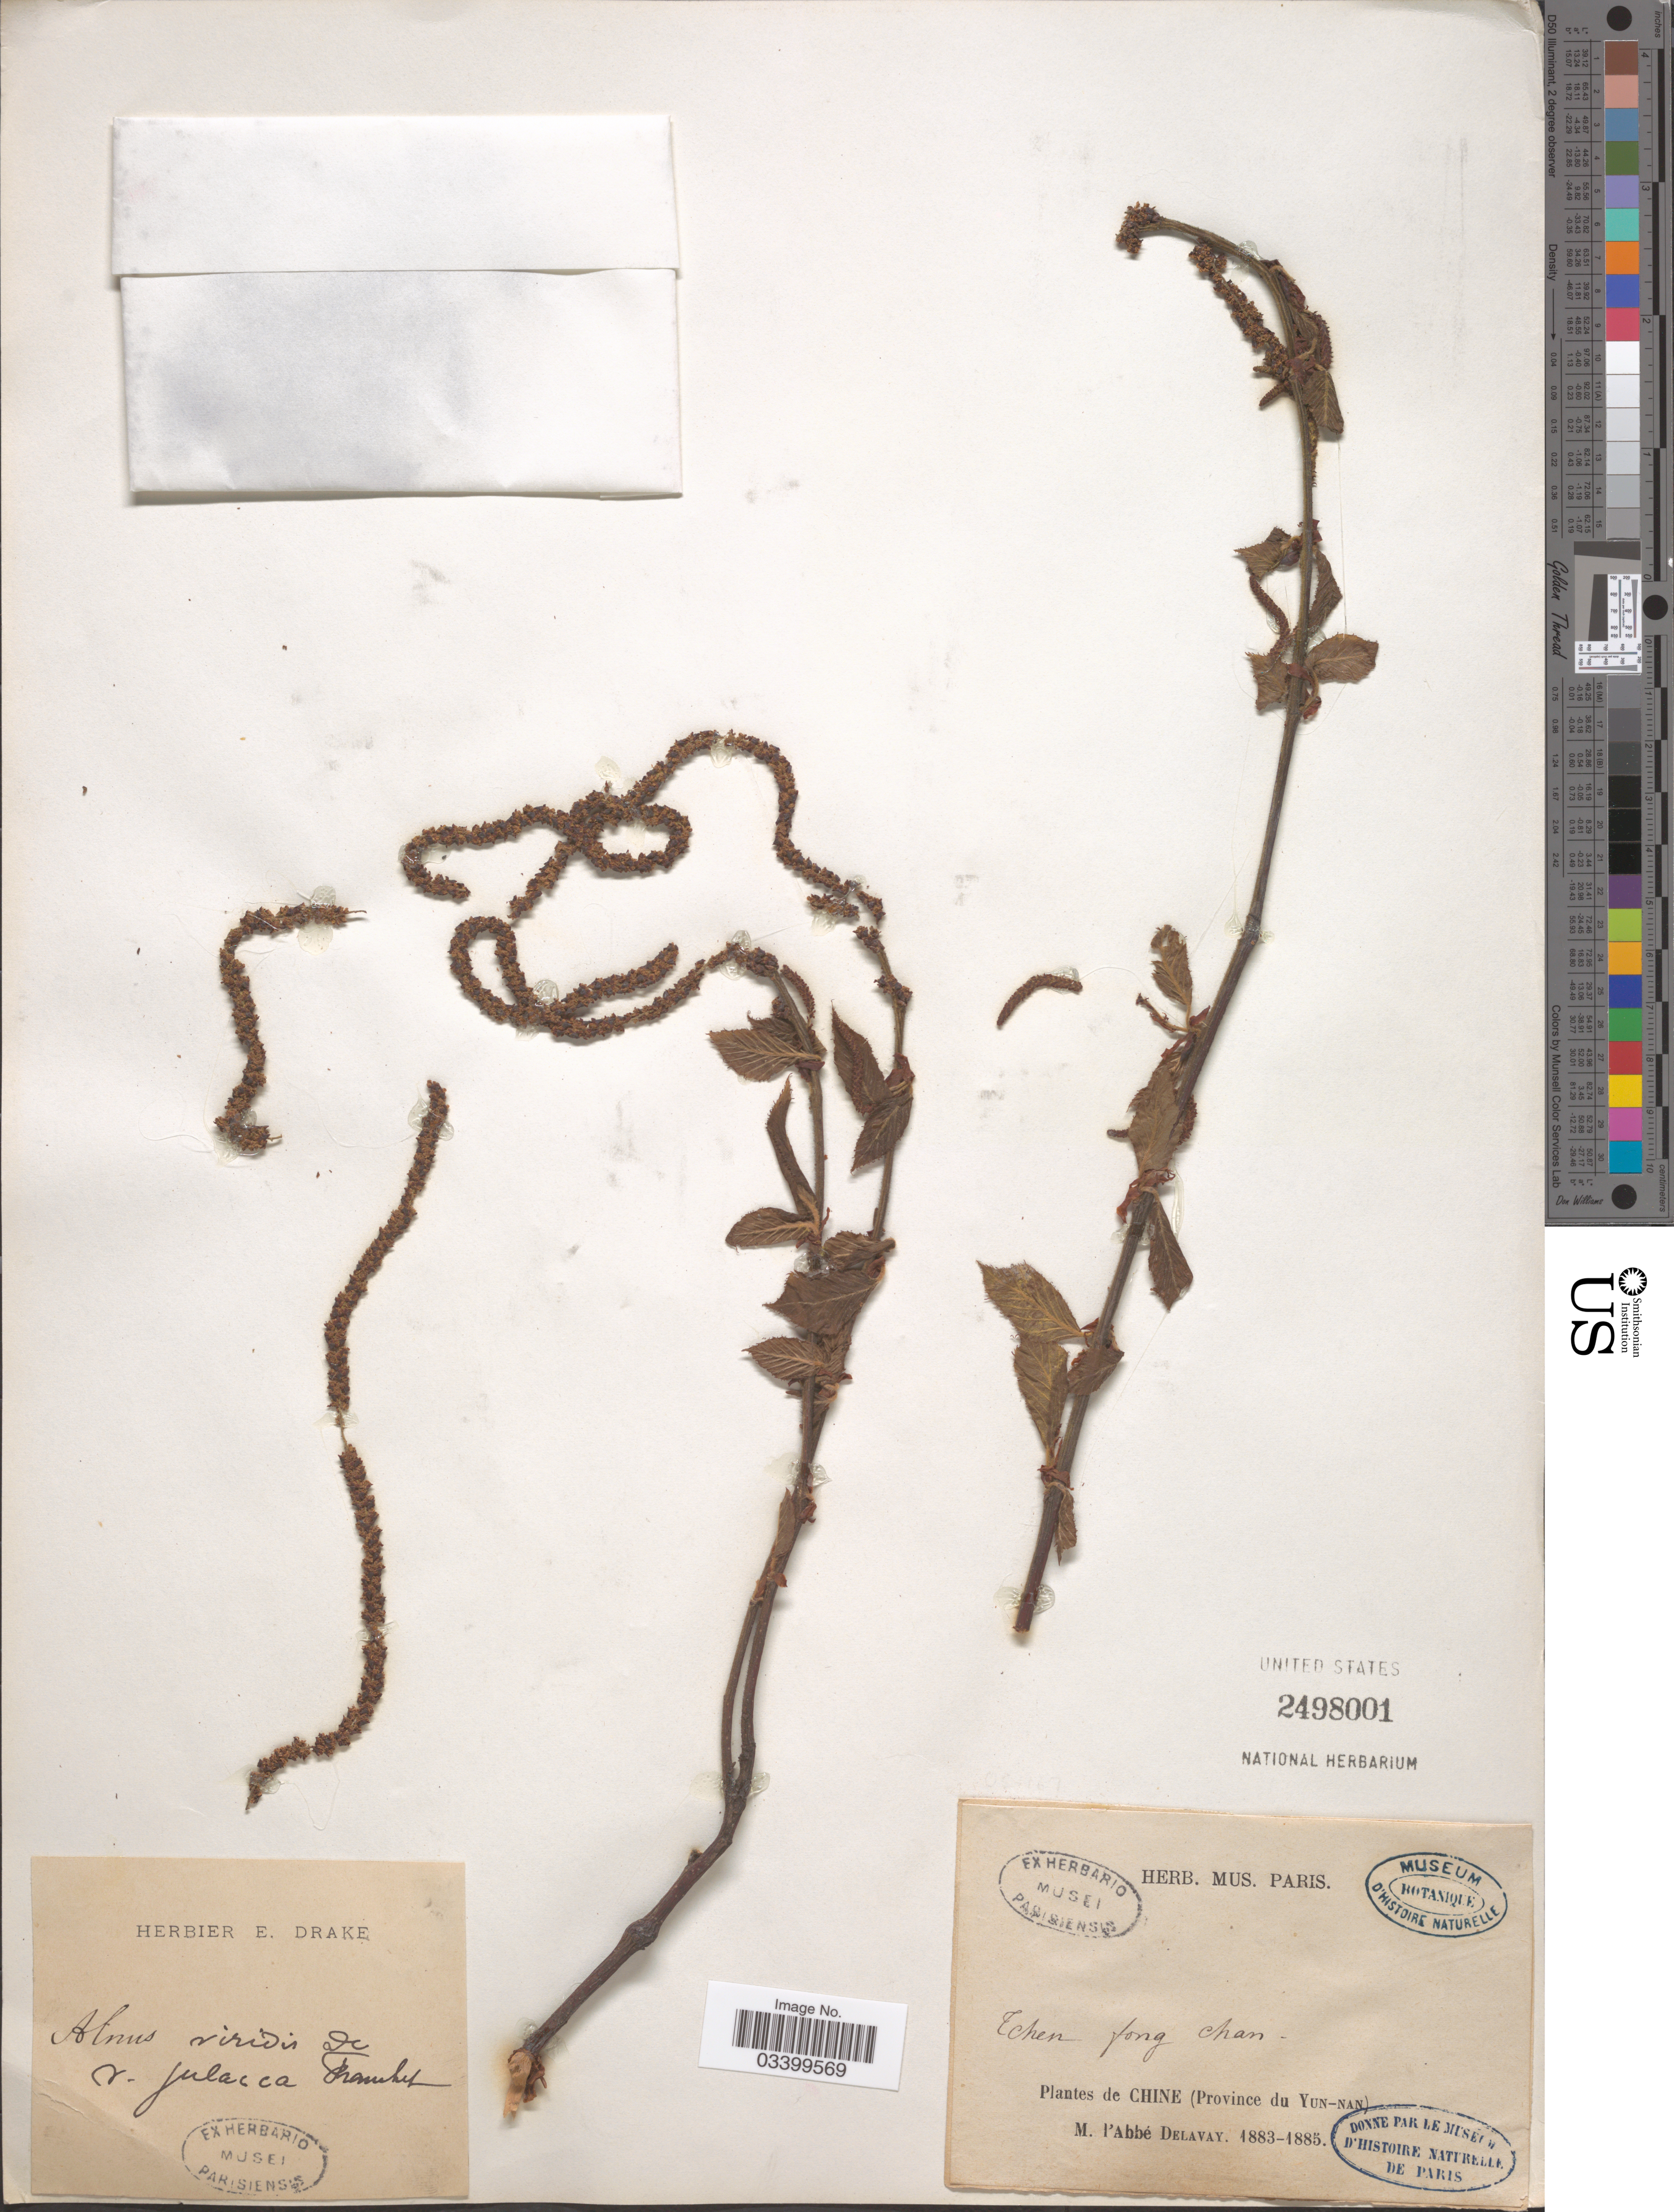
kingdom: Plantae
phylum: Tracheophyta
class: Magnoliopsida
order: Fagales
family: Betulaceae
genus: Alnus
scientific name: Alnus viridis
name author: (Chaix) DC.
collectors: P. Delavay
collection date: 1883/1885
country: China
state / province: Yunnan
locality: Tchen fong Chan.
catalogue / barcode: US 2498001